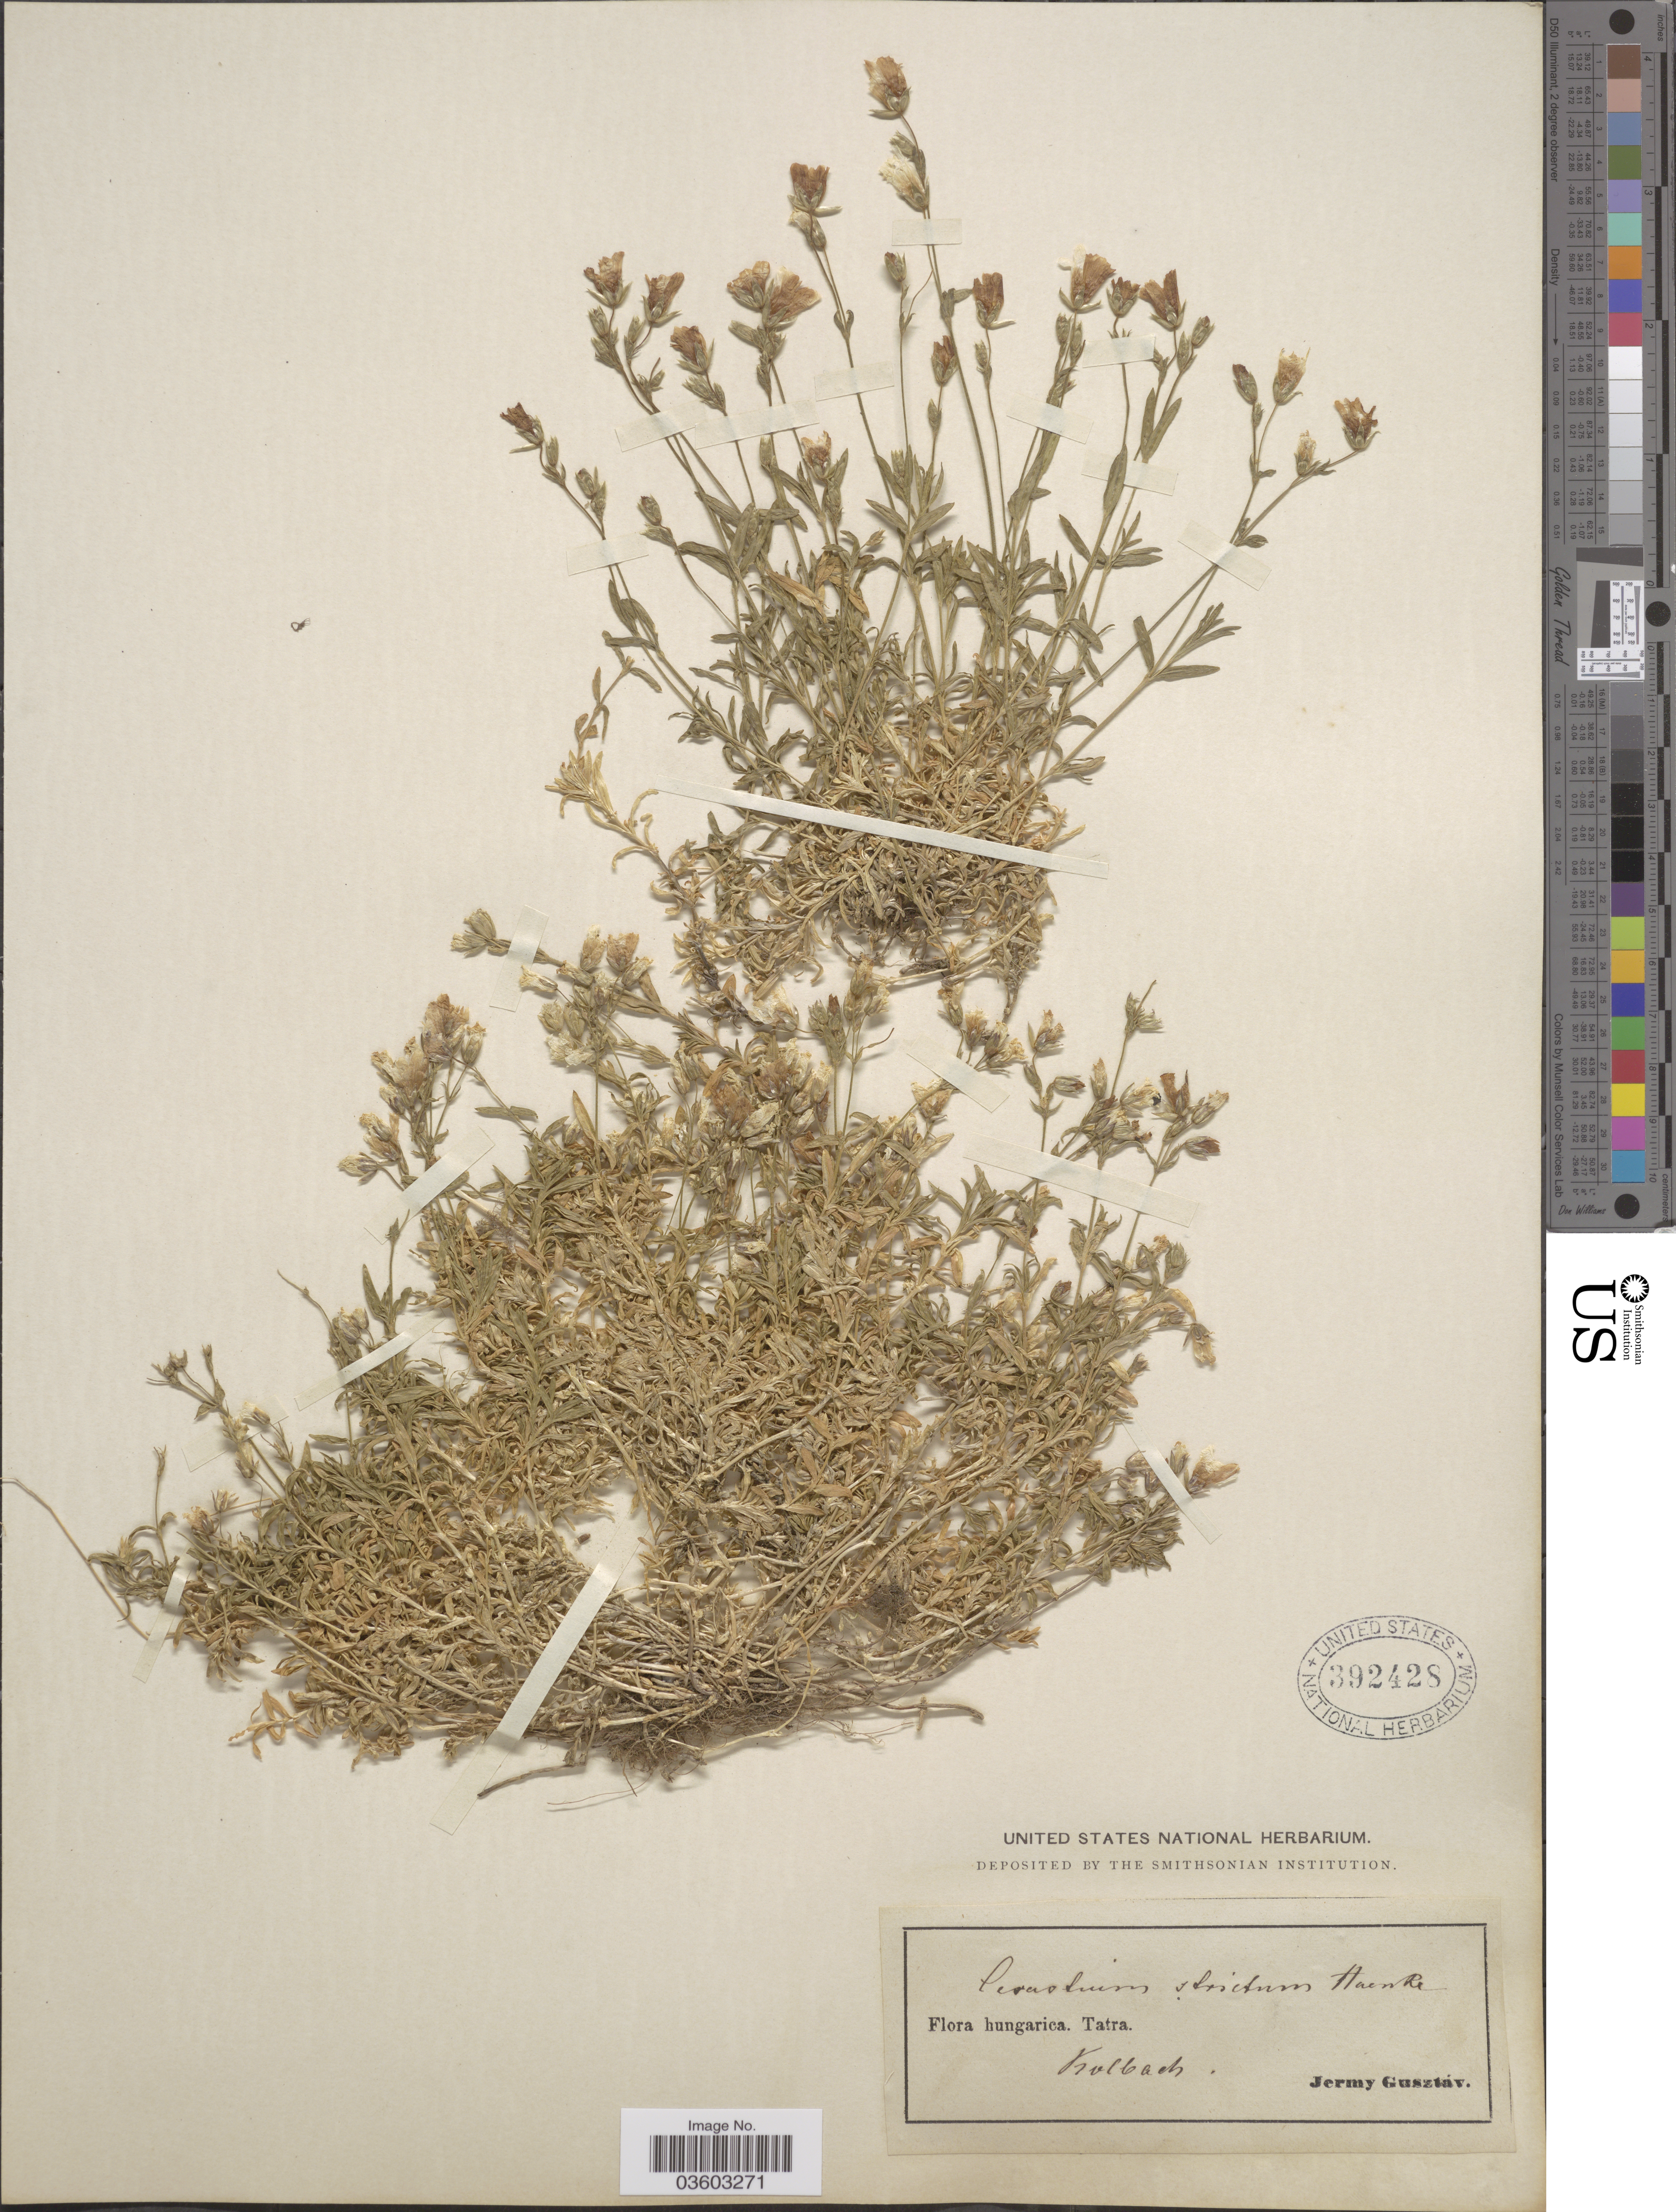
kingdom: Plantae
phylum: Tracheophyta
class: Magnoliopsida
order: Caryophyllales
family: Caryophyllaceae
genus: Cerastium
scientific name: Cerastium strictum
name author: L.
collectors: J. Gusztav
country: Hungary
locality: Hungarica. Tatra. Krolbach.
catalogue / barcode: US 392428